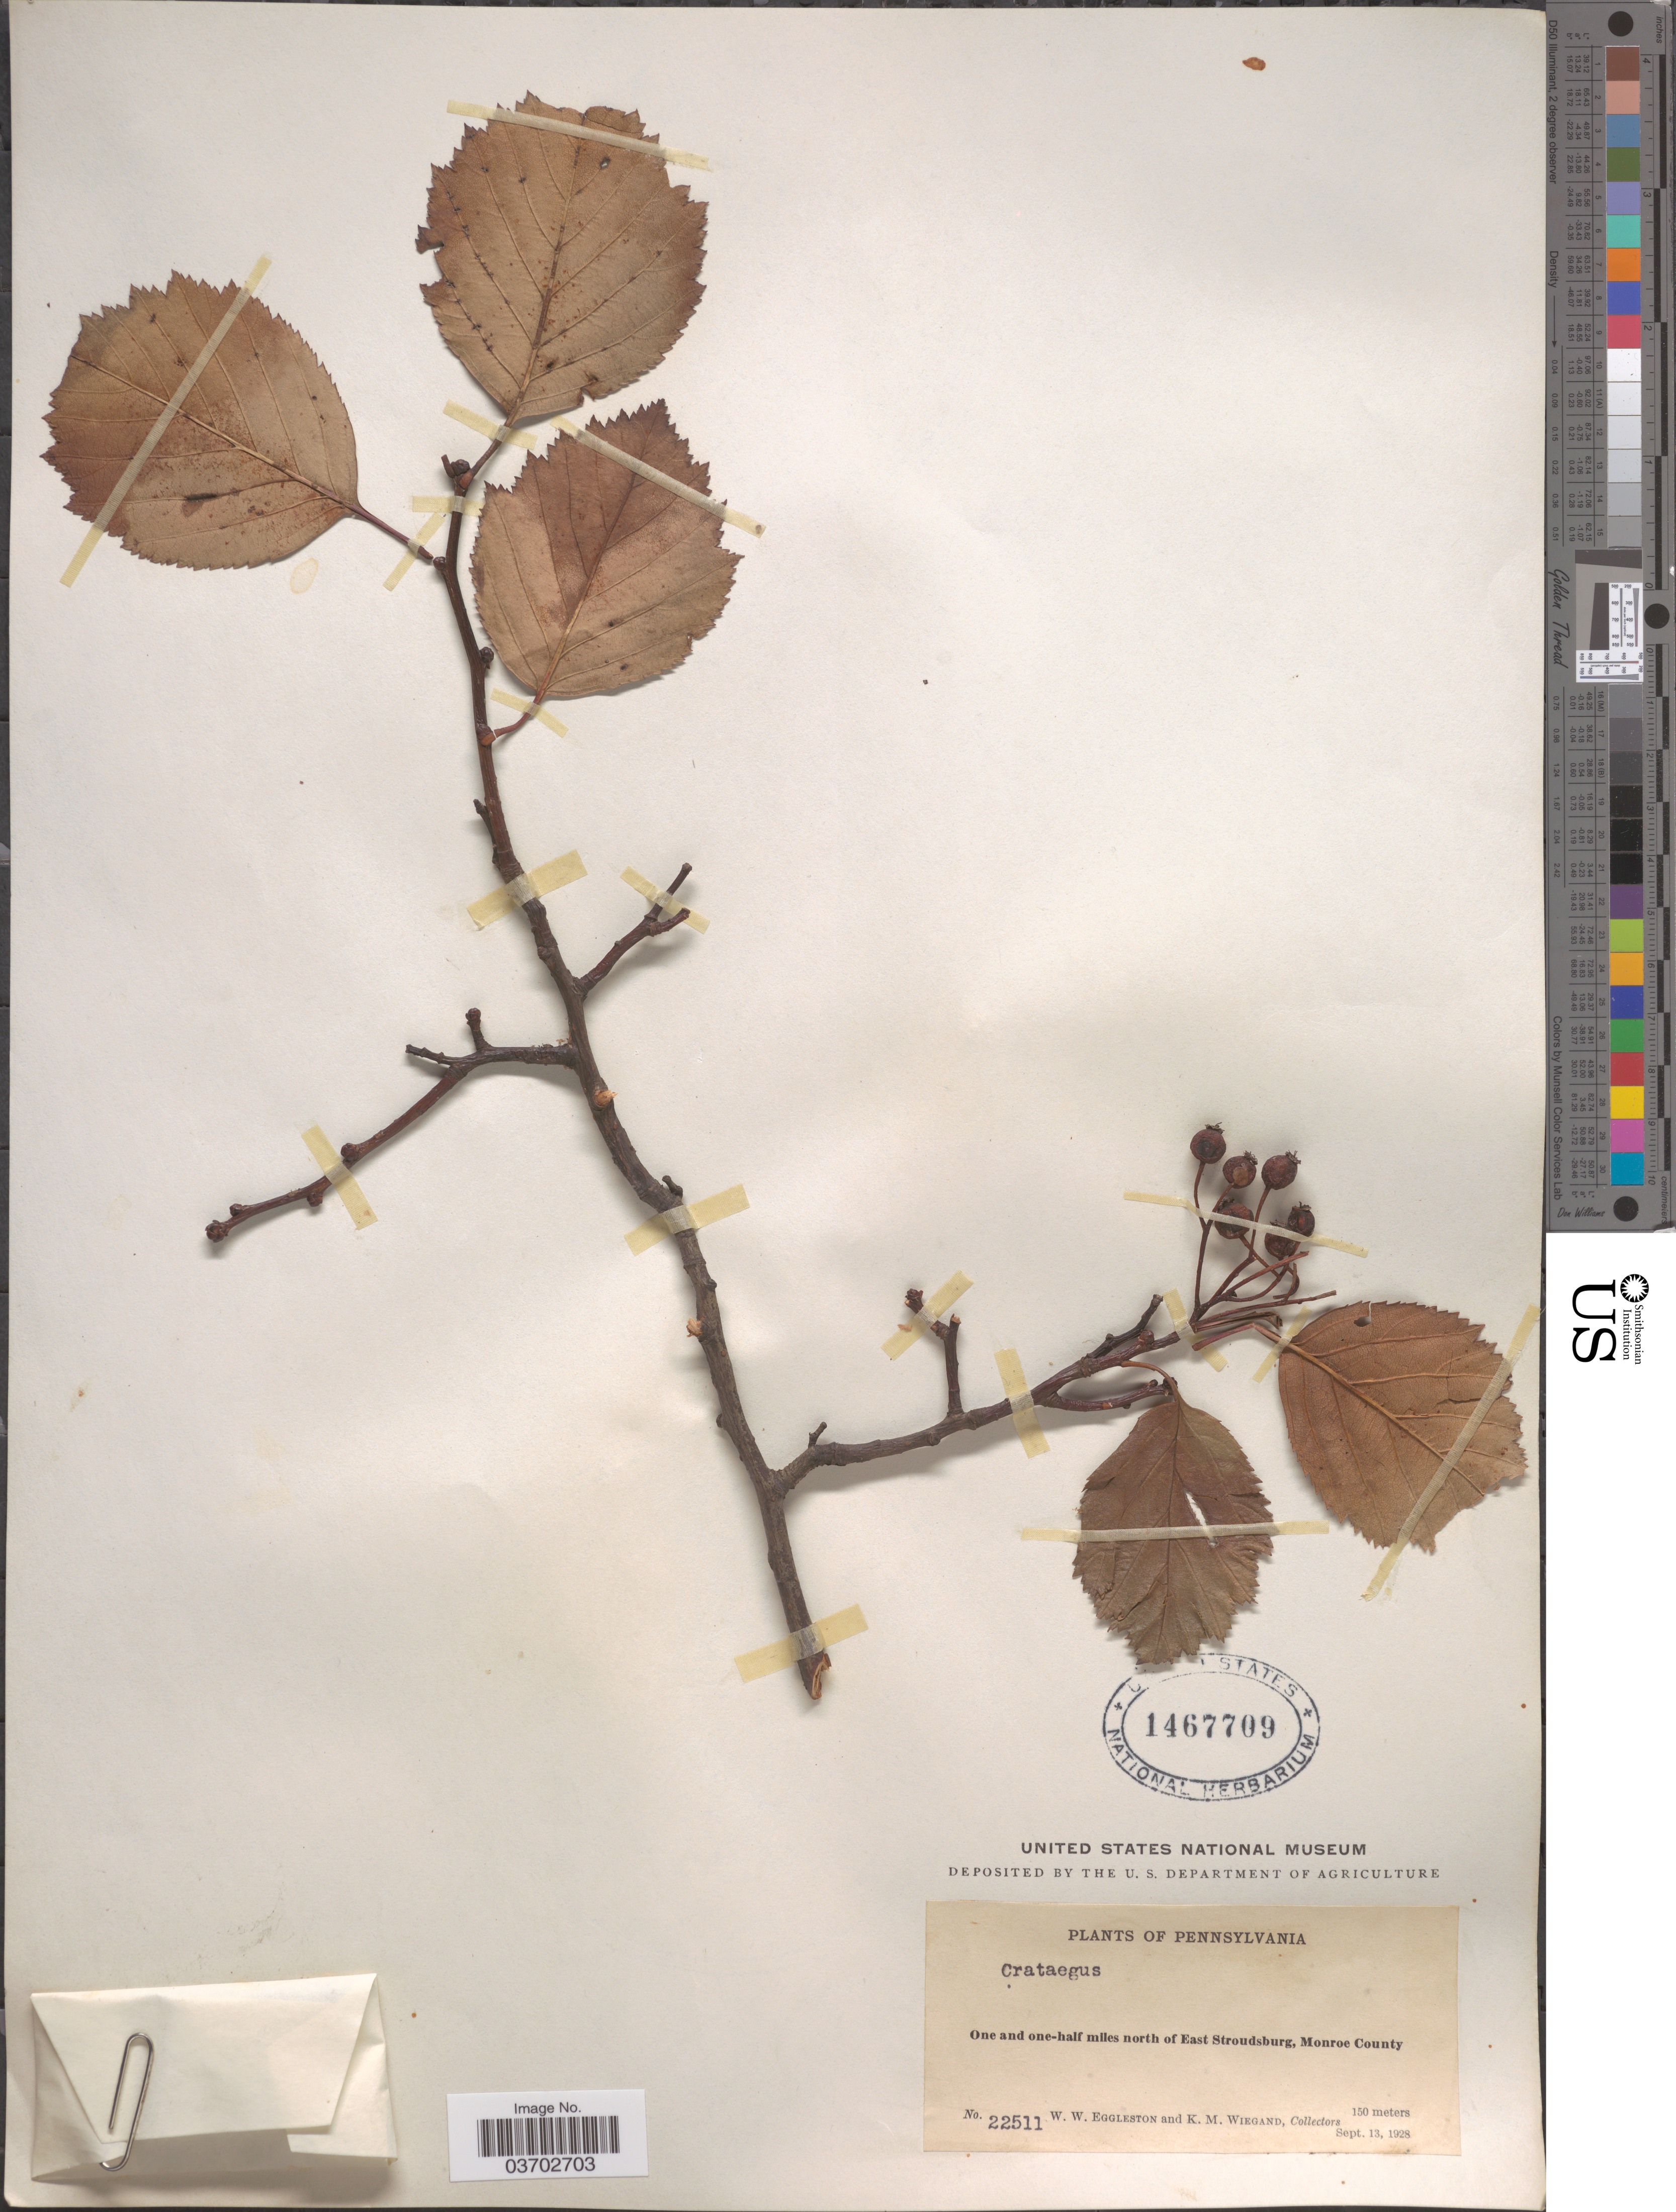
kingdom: Plantae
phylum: Tracheophyta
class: Magnoliopsida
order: Rosales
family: Rosaceae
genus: Crataegus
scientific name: Crataegus sp.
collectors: W. W. Eggleston & K. M. Wiegand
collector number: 22511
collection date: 1928-09-13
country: United States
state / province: Pennsylvania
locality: One and one-half miles north of East Stroudsburg, Monroe County.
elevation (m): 150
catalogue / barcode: US 1467709